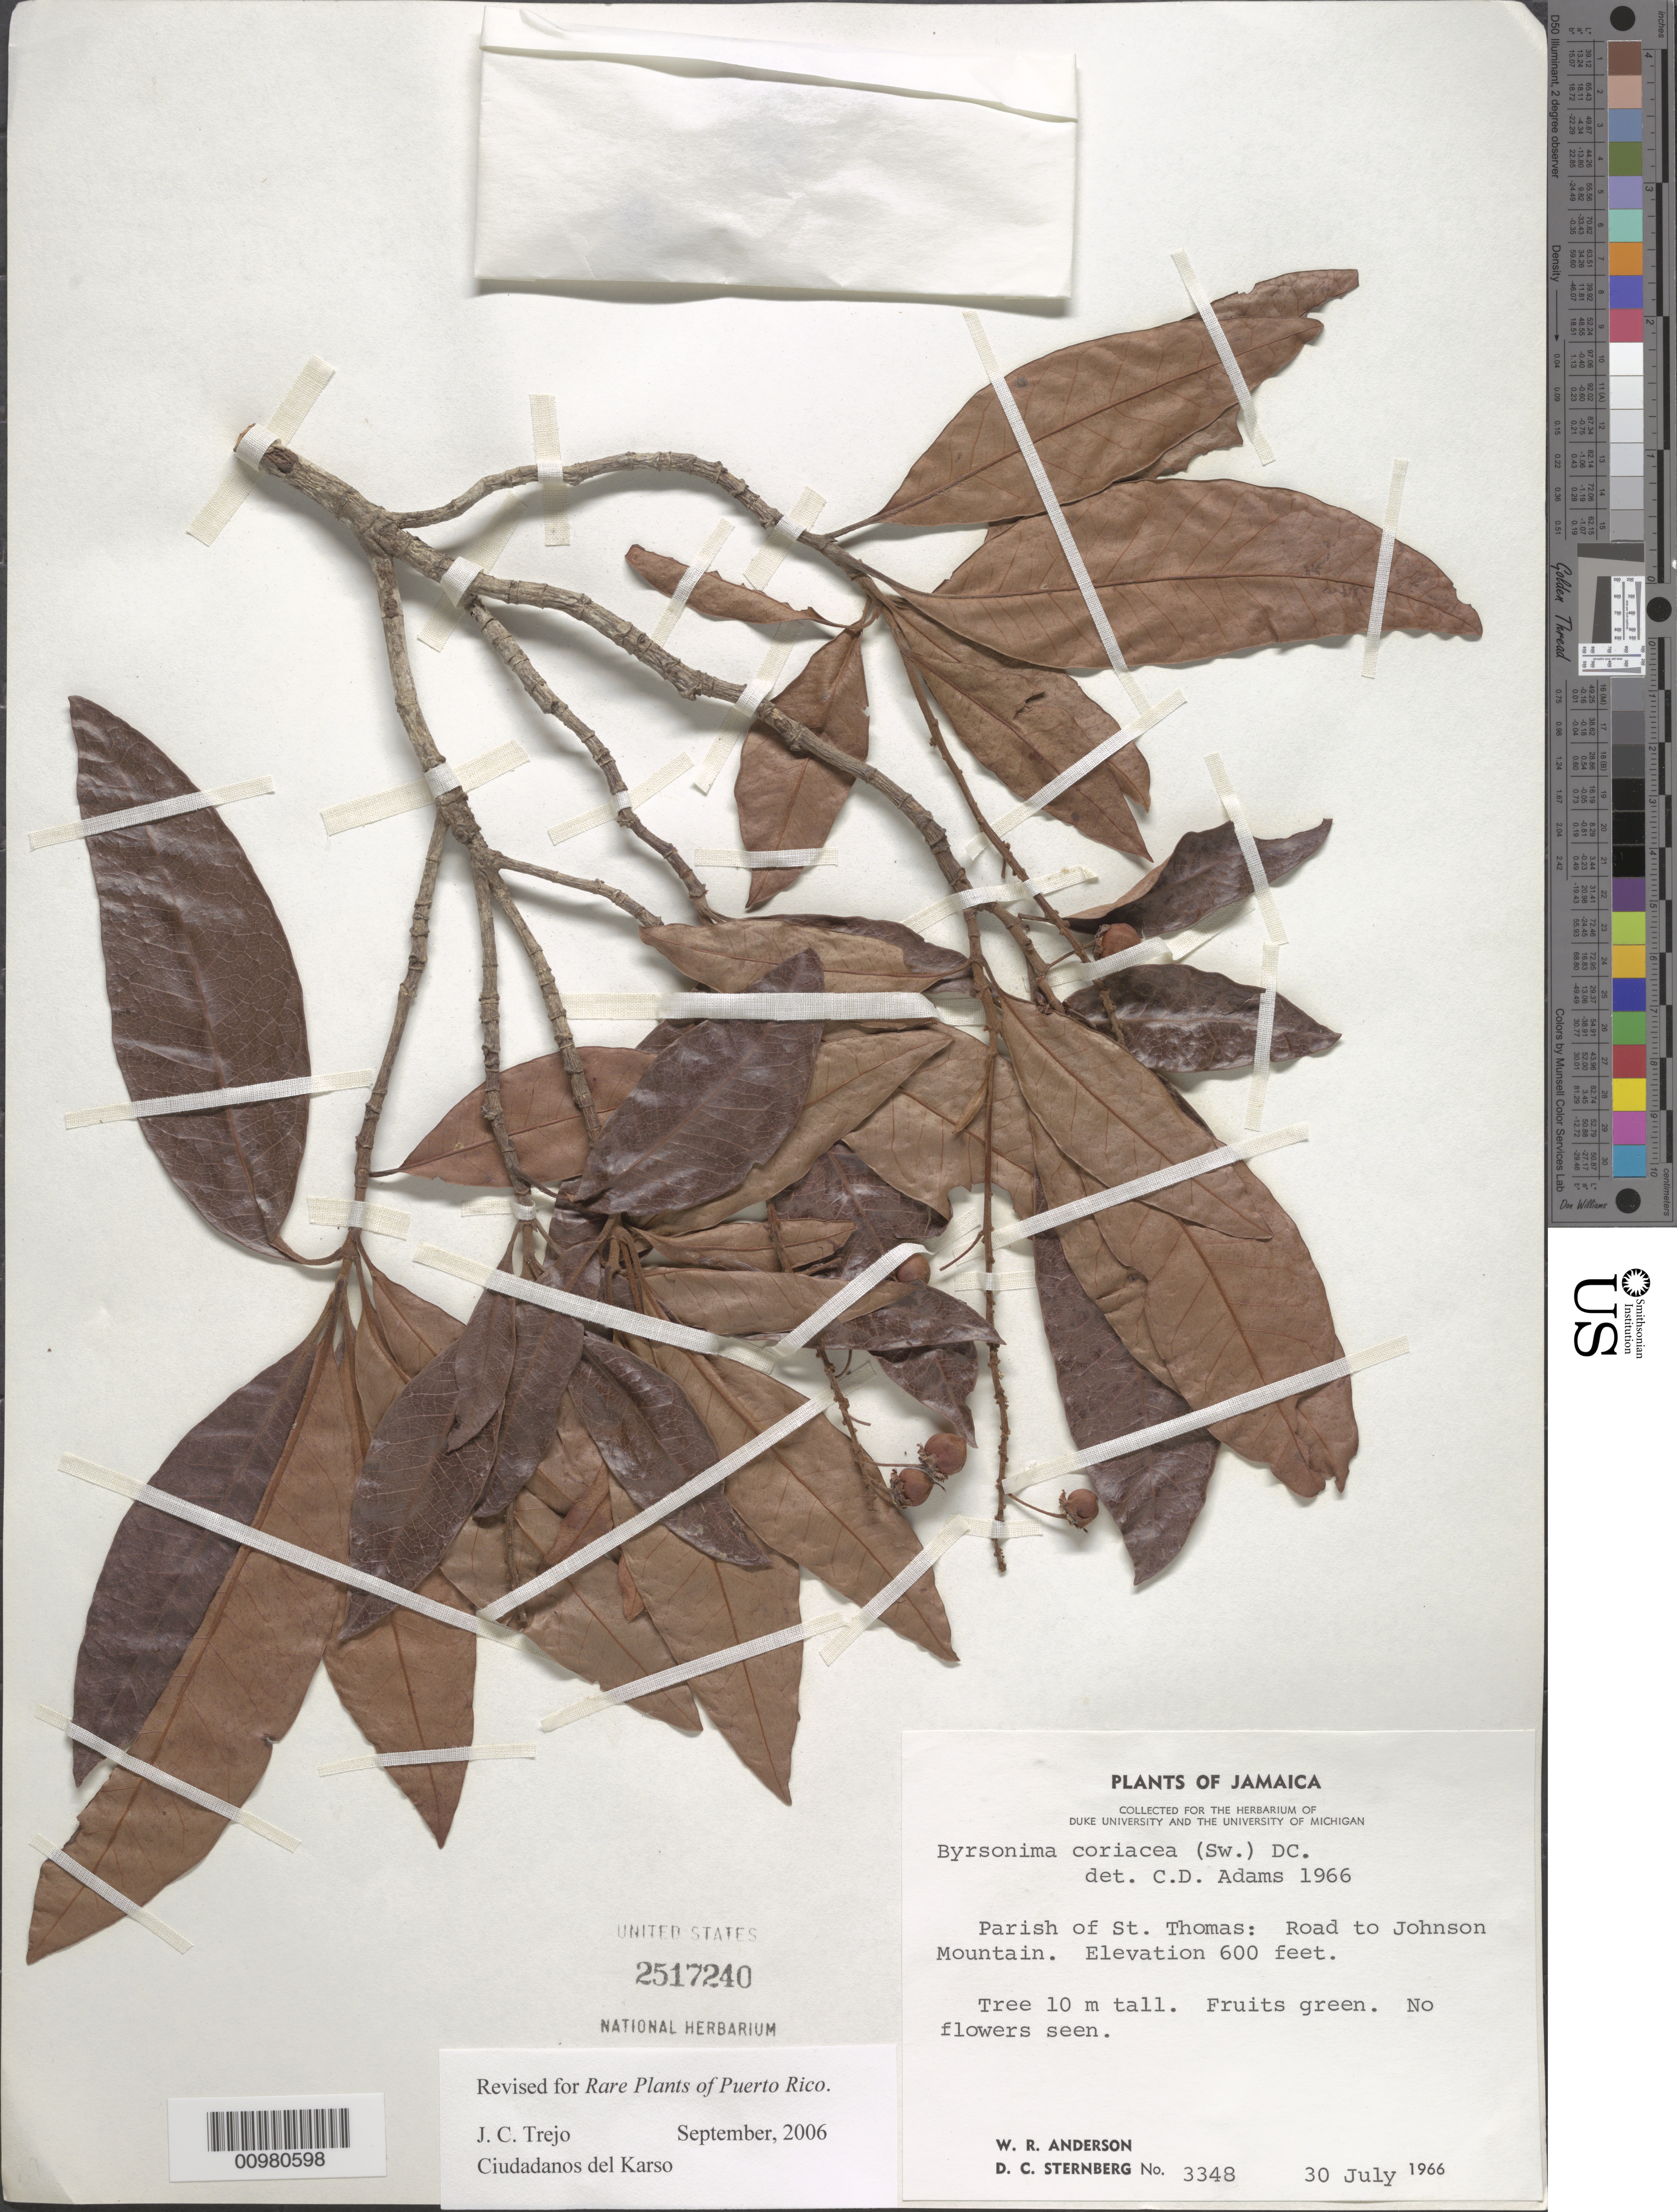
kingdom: Plantae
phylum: Tracheophyta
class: Magnoliopsida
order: Malpighiales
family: Malpighiaceae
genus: Byrsonima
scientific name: Byrsonima crassifolia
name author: (L.) Kunth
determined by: Trejo-Torres, J. C.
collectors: W. R. Anderson & D. Sternberg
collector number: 3348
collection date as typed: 30 Jul 1966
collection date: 1966-07-30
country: Jamaica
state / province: Saint Thomas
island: Jamaica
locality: Road to Johnson Mountain.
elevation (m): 183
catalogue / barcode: US 2517240